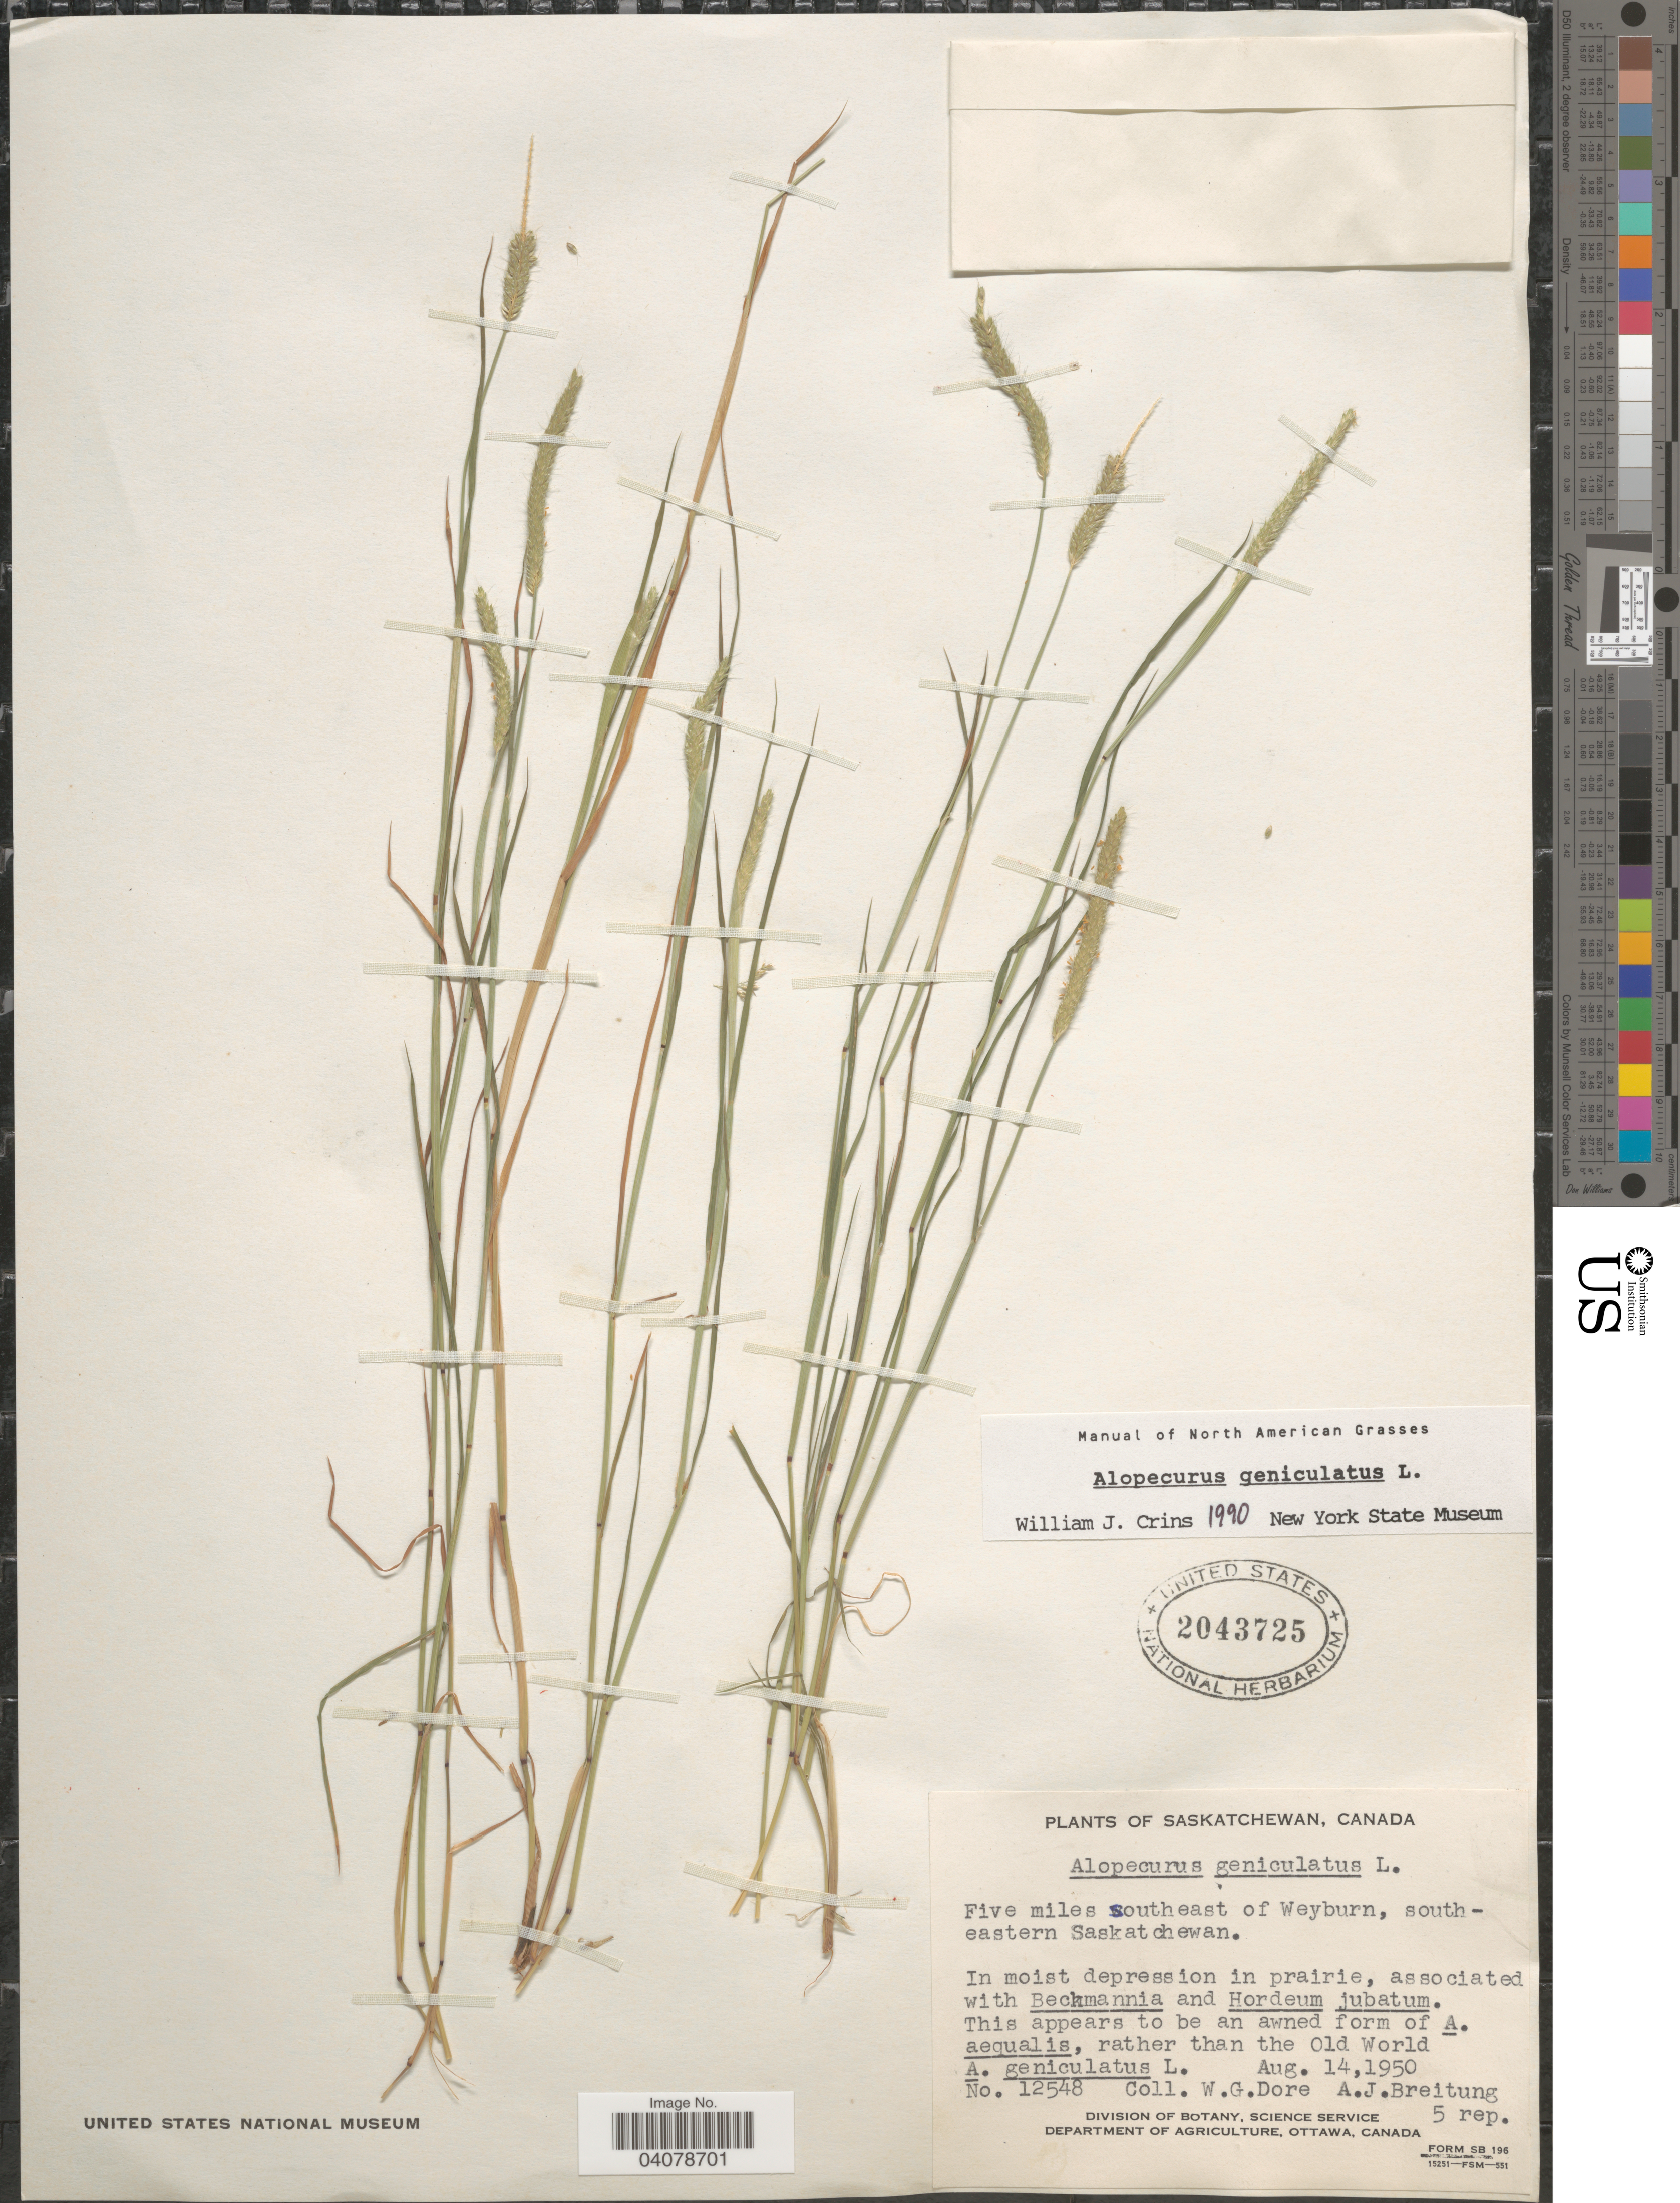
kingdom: Plantae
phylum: Tracheophyta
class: Liliopsida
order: Poales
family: Poaceae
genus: Alopecurus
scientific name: Alopecurus geniculatus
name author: L.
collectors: W. Dore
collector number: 12548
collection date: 1950-08-14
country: Canada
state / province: Saskatchewan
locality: Five miles southeast of Weyburn, south-eastern Saskatchewan.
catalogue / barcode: US 2043725